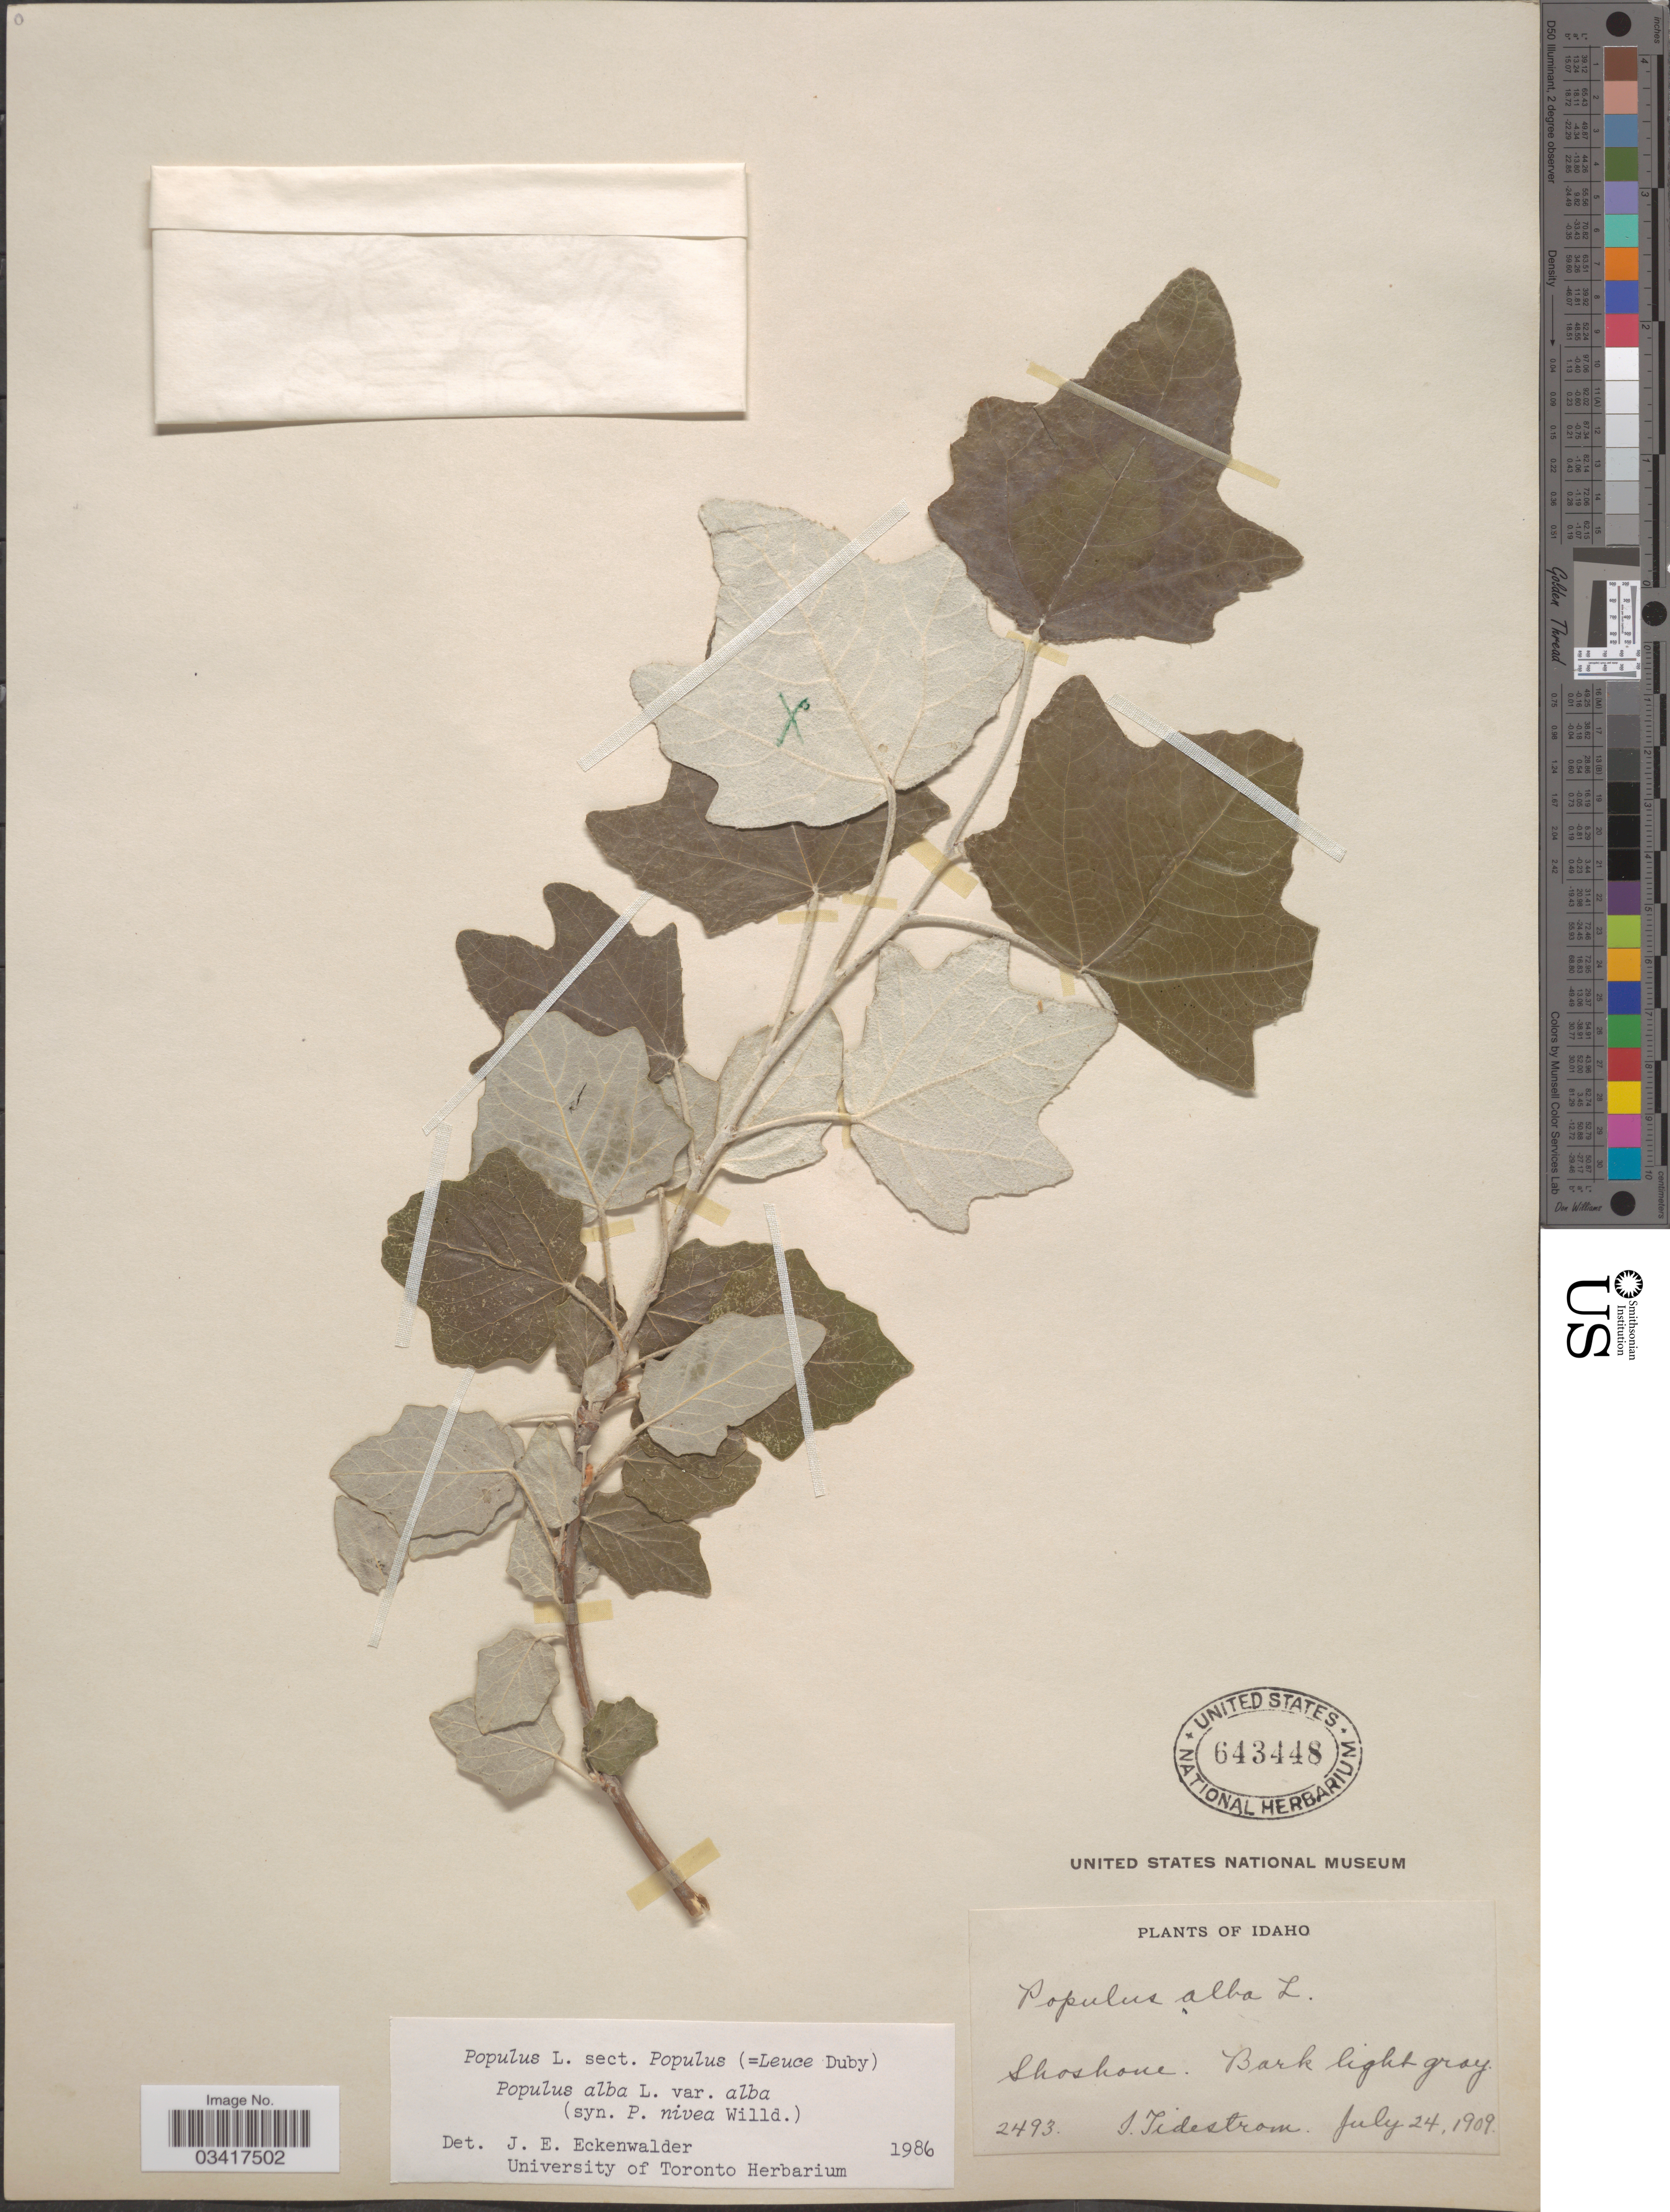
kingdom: Plantae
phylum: Tracheophyta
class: Magnoliopsida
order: Malpighiales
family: Salicaceae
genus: Populus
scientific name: Populus alba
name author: L.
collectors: I. F. Tidestrom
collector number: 2493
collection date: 1909-07-24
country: United States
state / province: Idaho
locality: Shoshone.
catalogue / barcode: US 643448